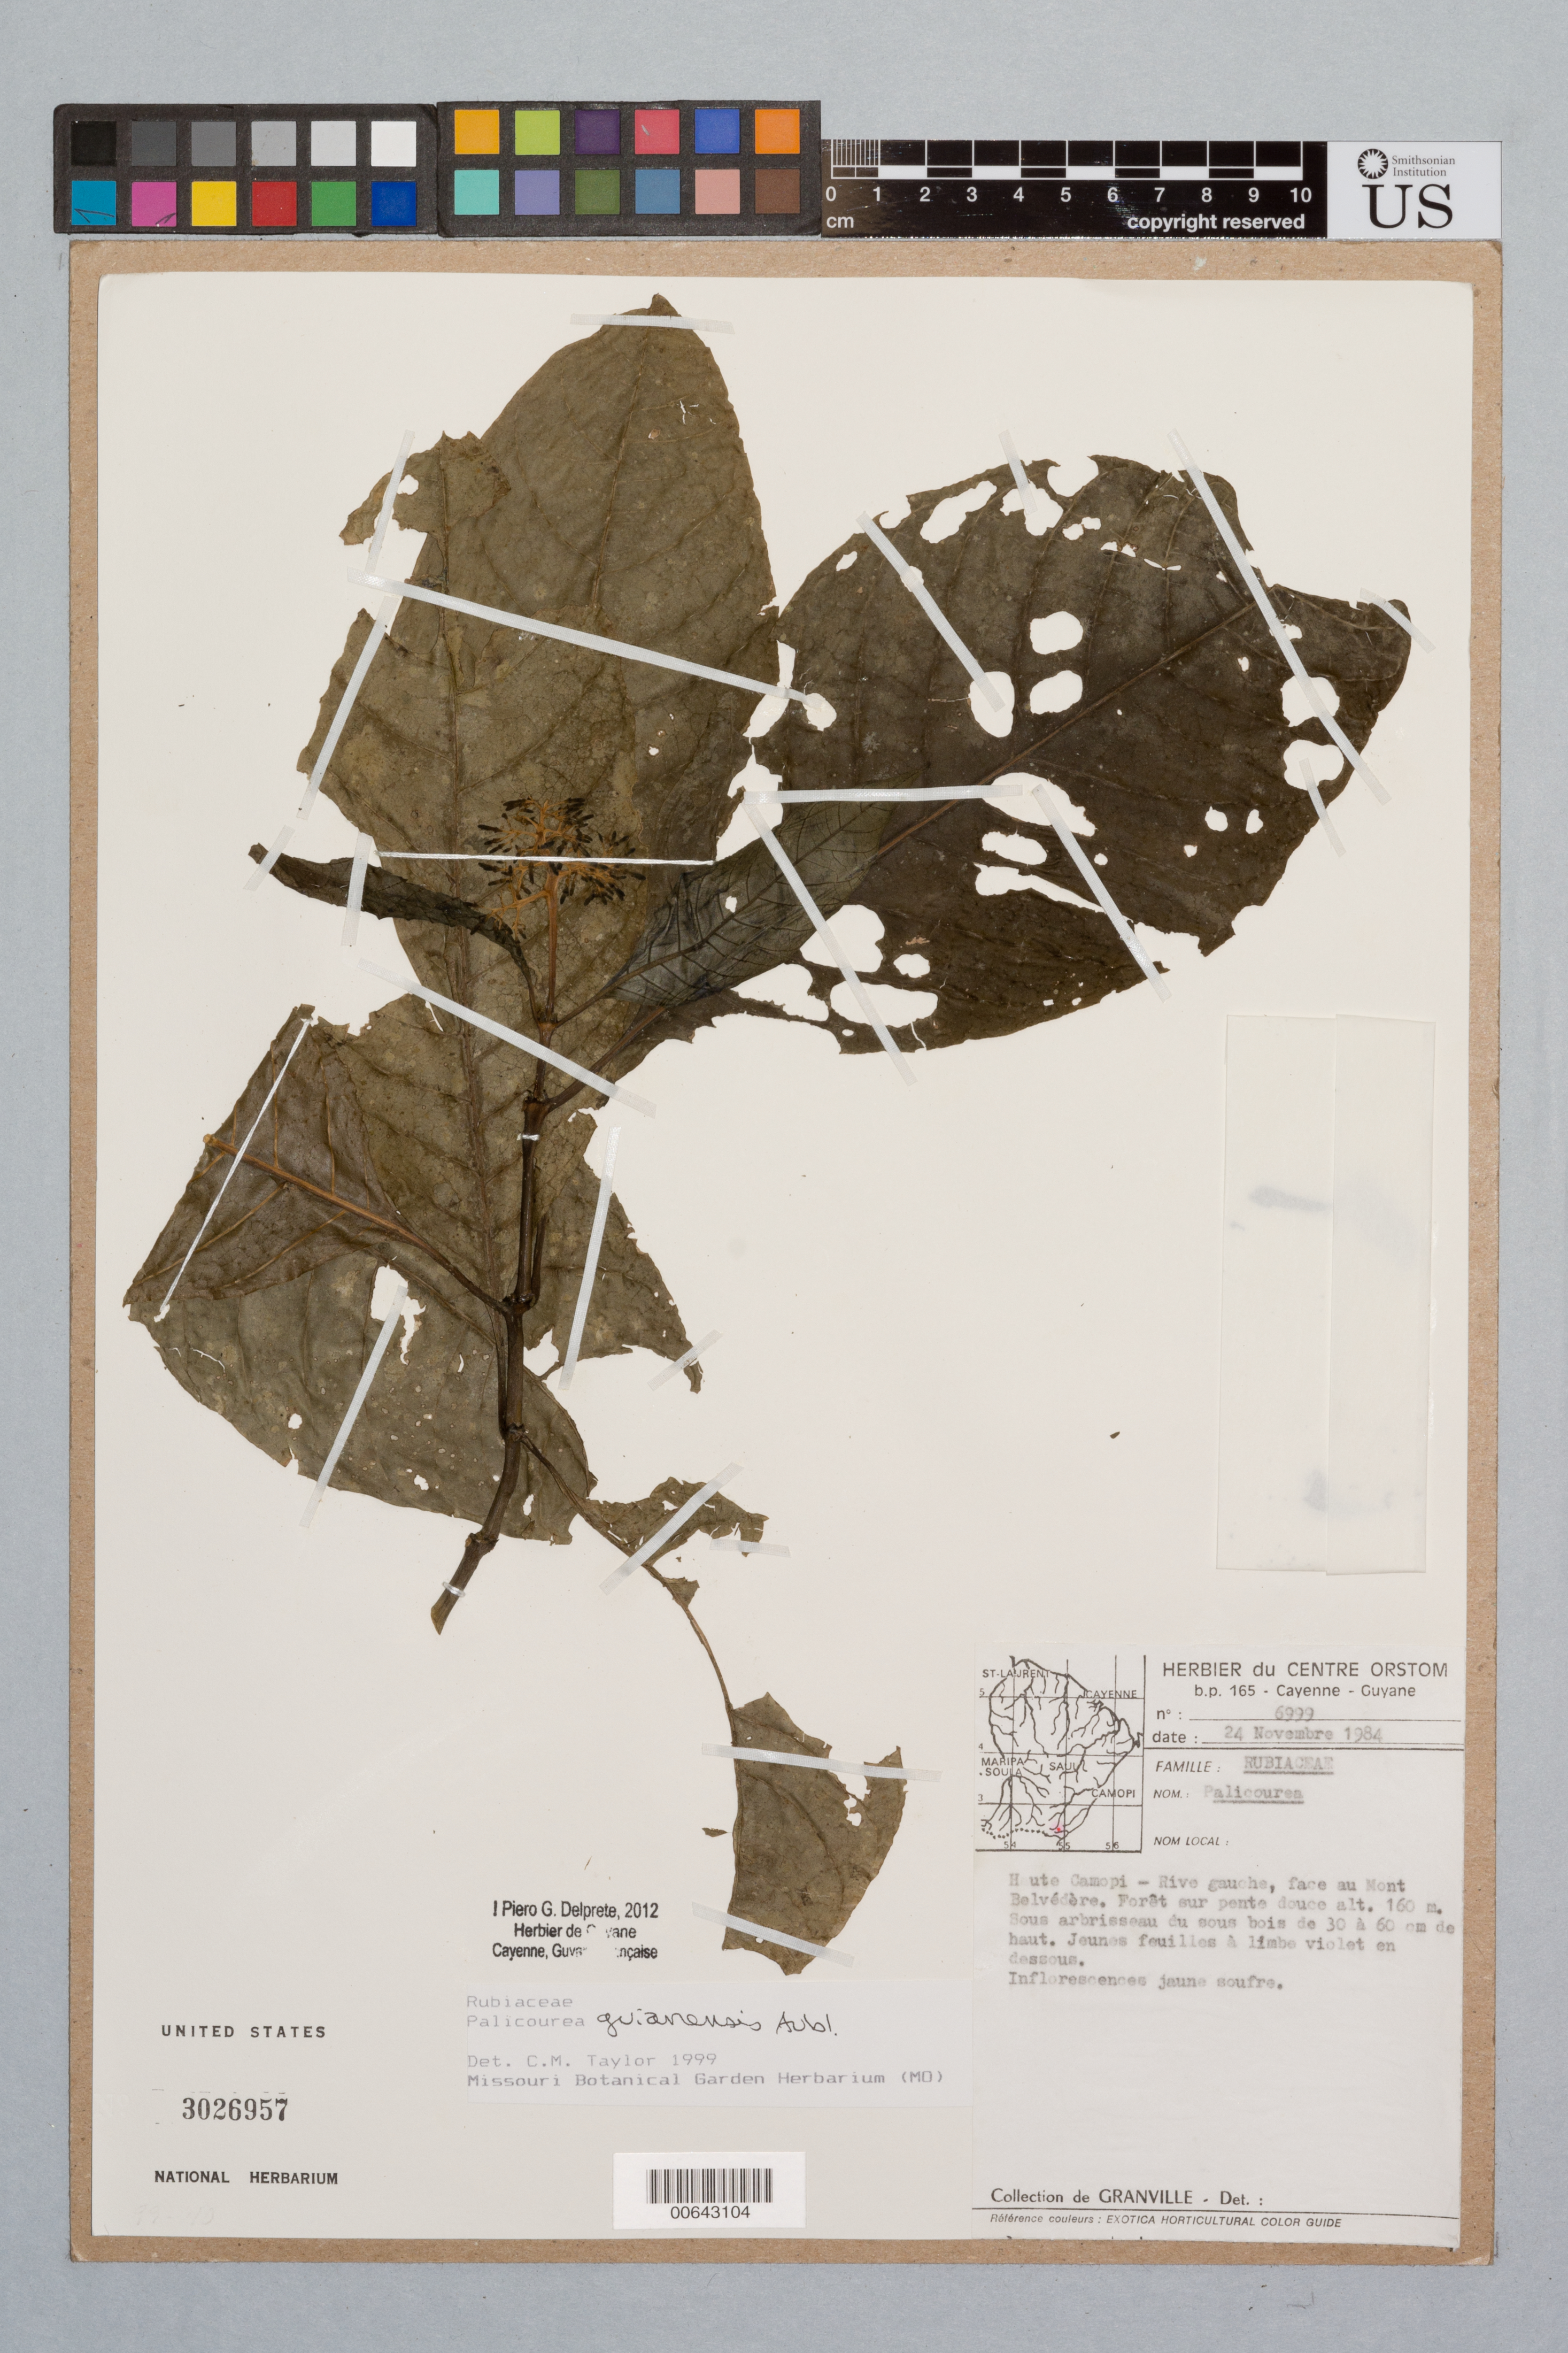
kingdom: Plantae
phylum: Tracheophyta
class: Magnoliopsida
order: Gentianales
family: Rubiaceae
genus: Palicourea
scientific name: Palicourea guianensis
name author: Aubl.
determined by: Delprete, P. G., Herb. de Guyane Cay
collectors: J.-J. de Granville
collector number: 6999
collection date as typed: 24-Nov-84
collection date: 1984-11-24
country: French Guiana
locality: Mont Belvédère, haute Camopi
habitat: Foret sur pente douce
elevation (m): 160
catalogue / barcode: US 3026957